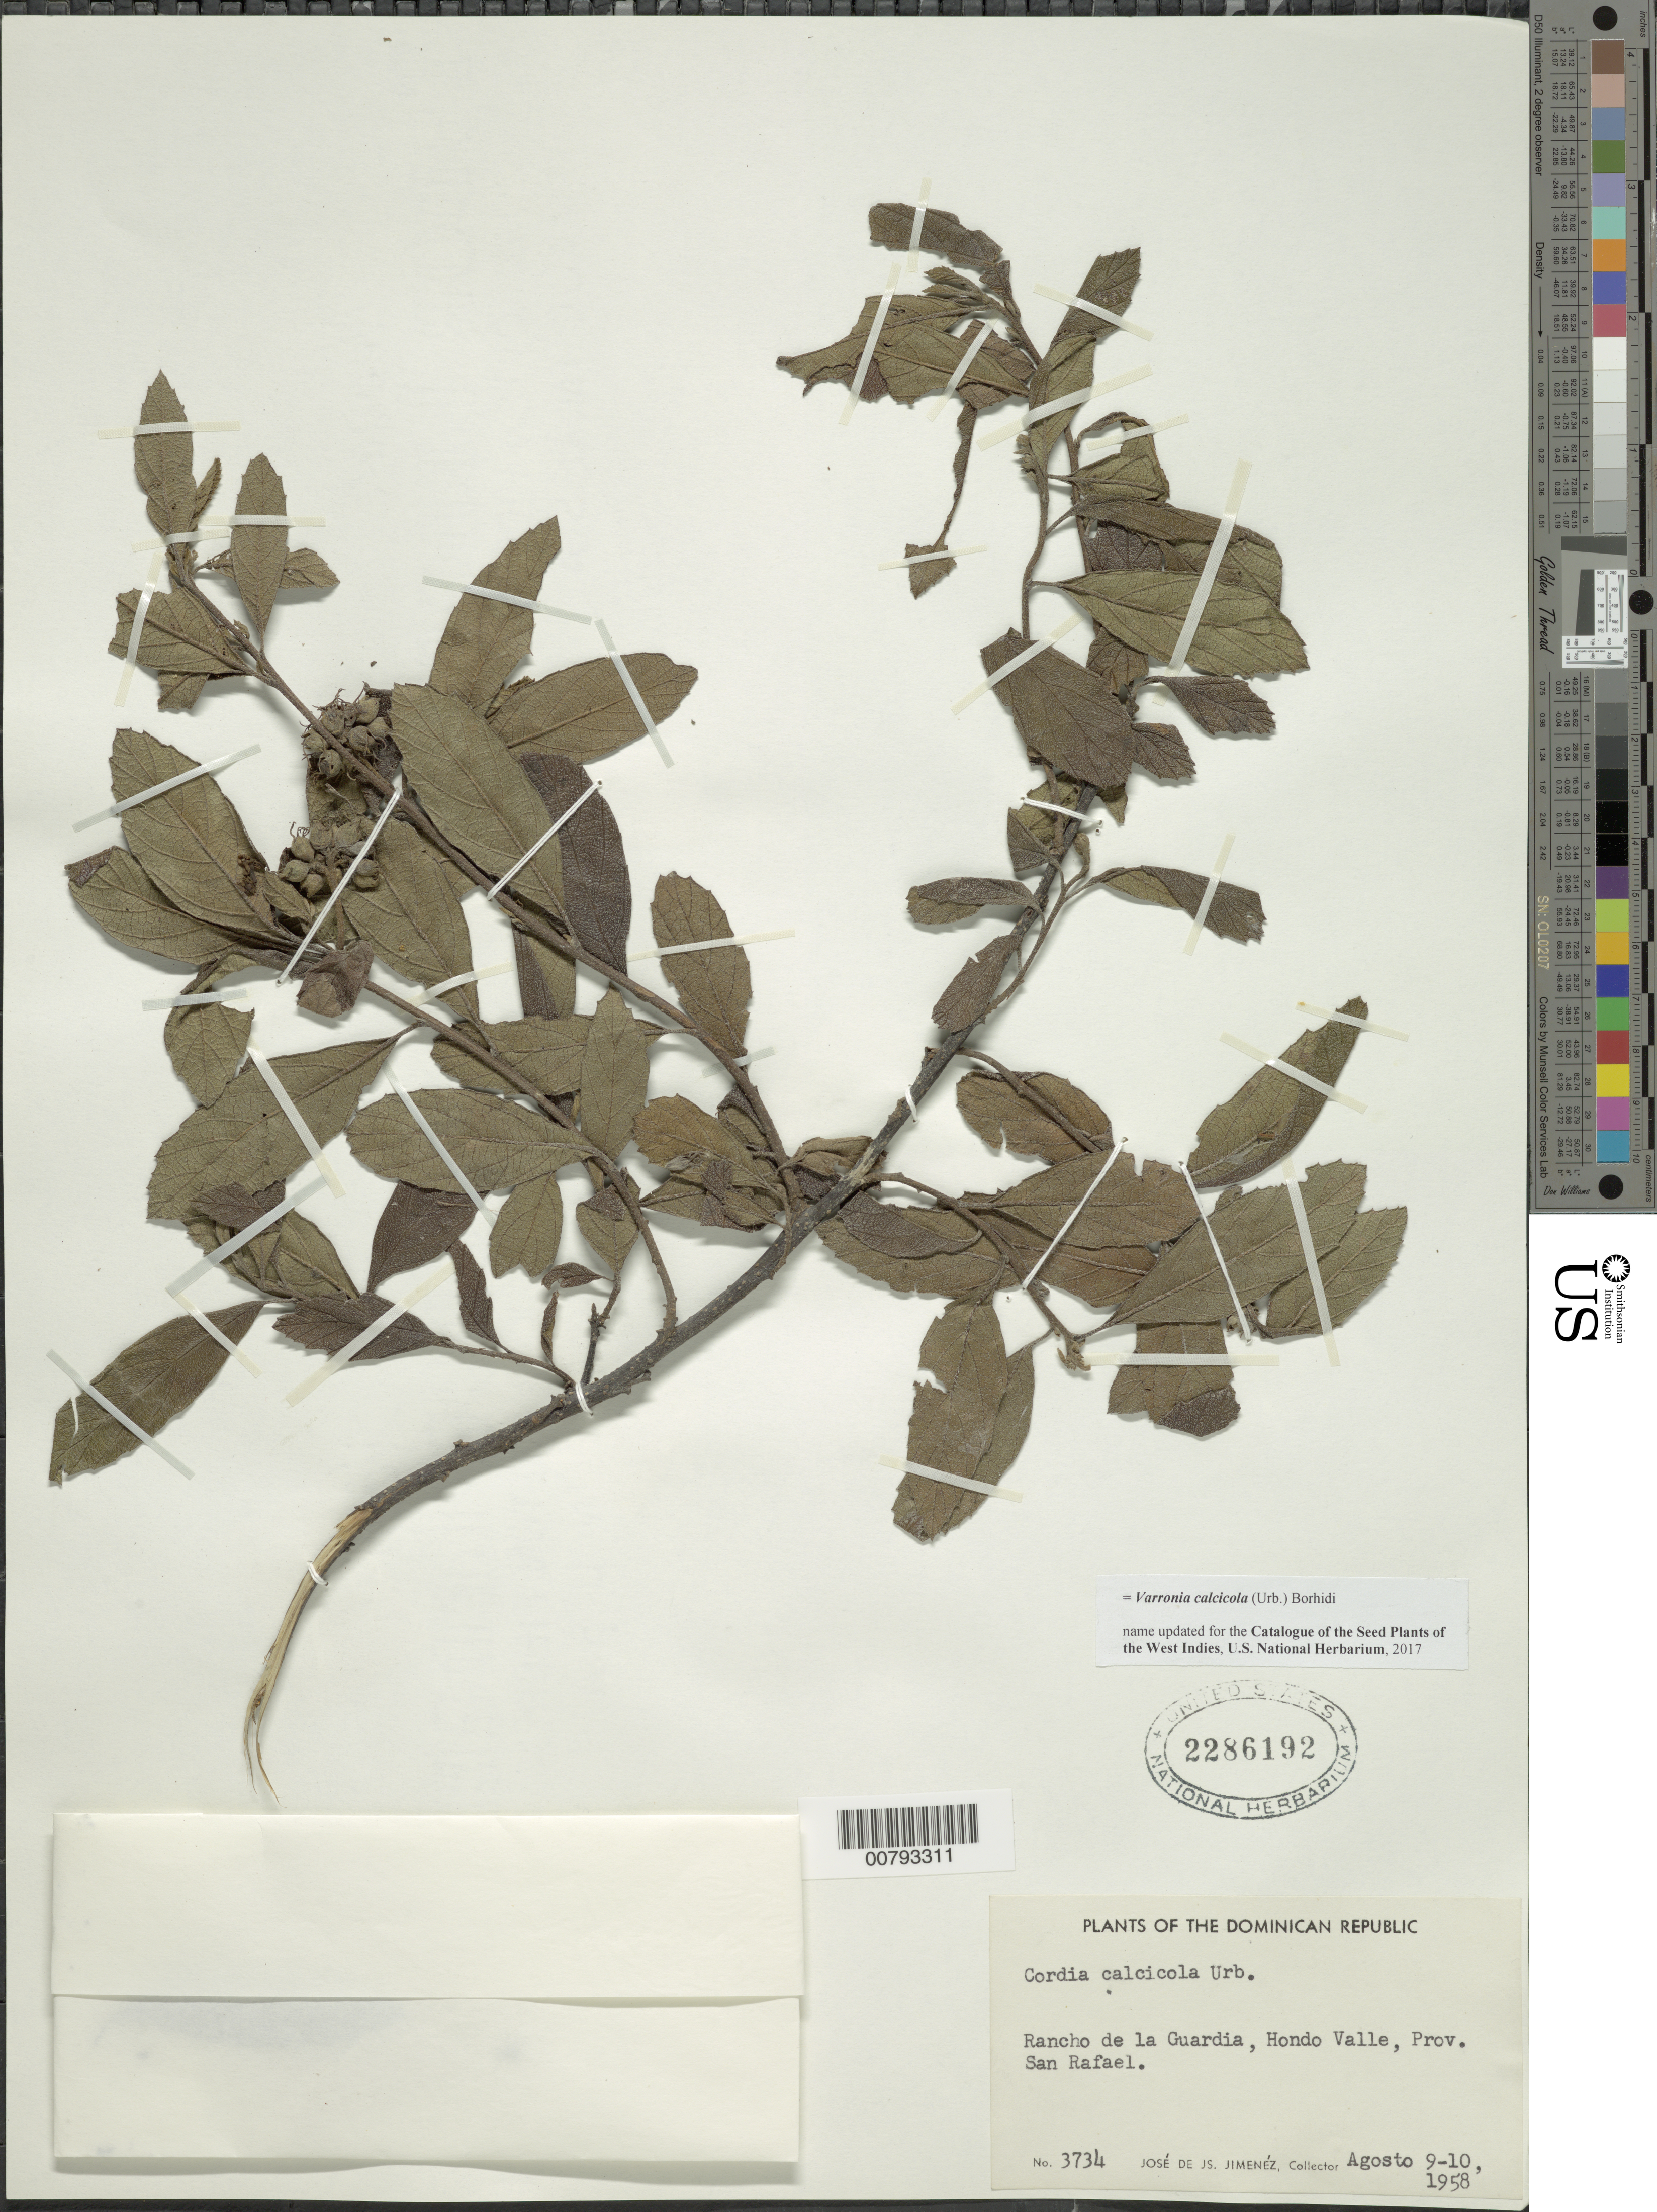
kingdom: Plantae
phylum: Tracheophyta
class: Magnoliopsida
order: Boraginales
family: Cordiaceae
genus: Varronia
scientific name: Varronia calcicola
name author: (Urb.) Borhidi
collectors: J. J. Jiménez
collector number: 3734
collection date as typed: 09 Aug 1958 to 10 Aug 1958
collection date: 1958-08-09/1958-08-10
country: Dominican Republic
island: Hispaniola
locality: Province of San Rafael, Hondo Valle, Rancho de la Guardia.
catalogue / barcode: US 2286192